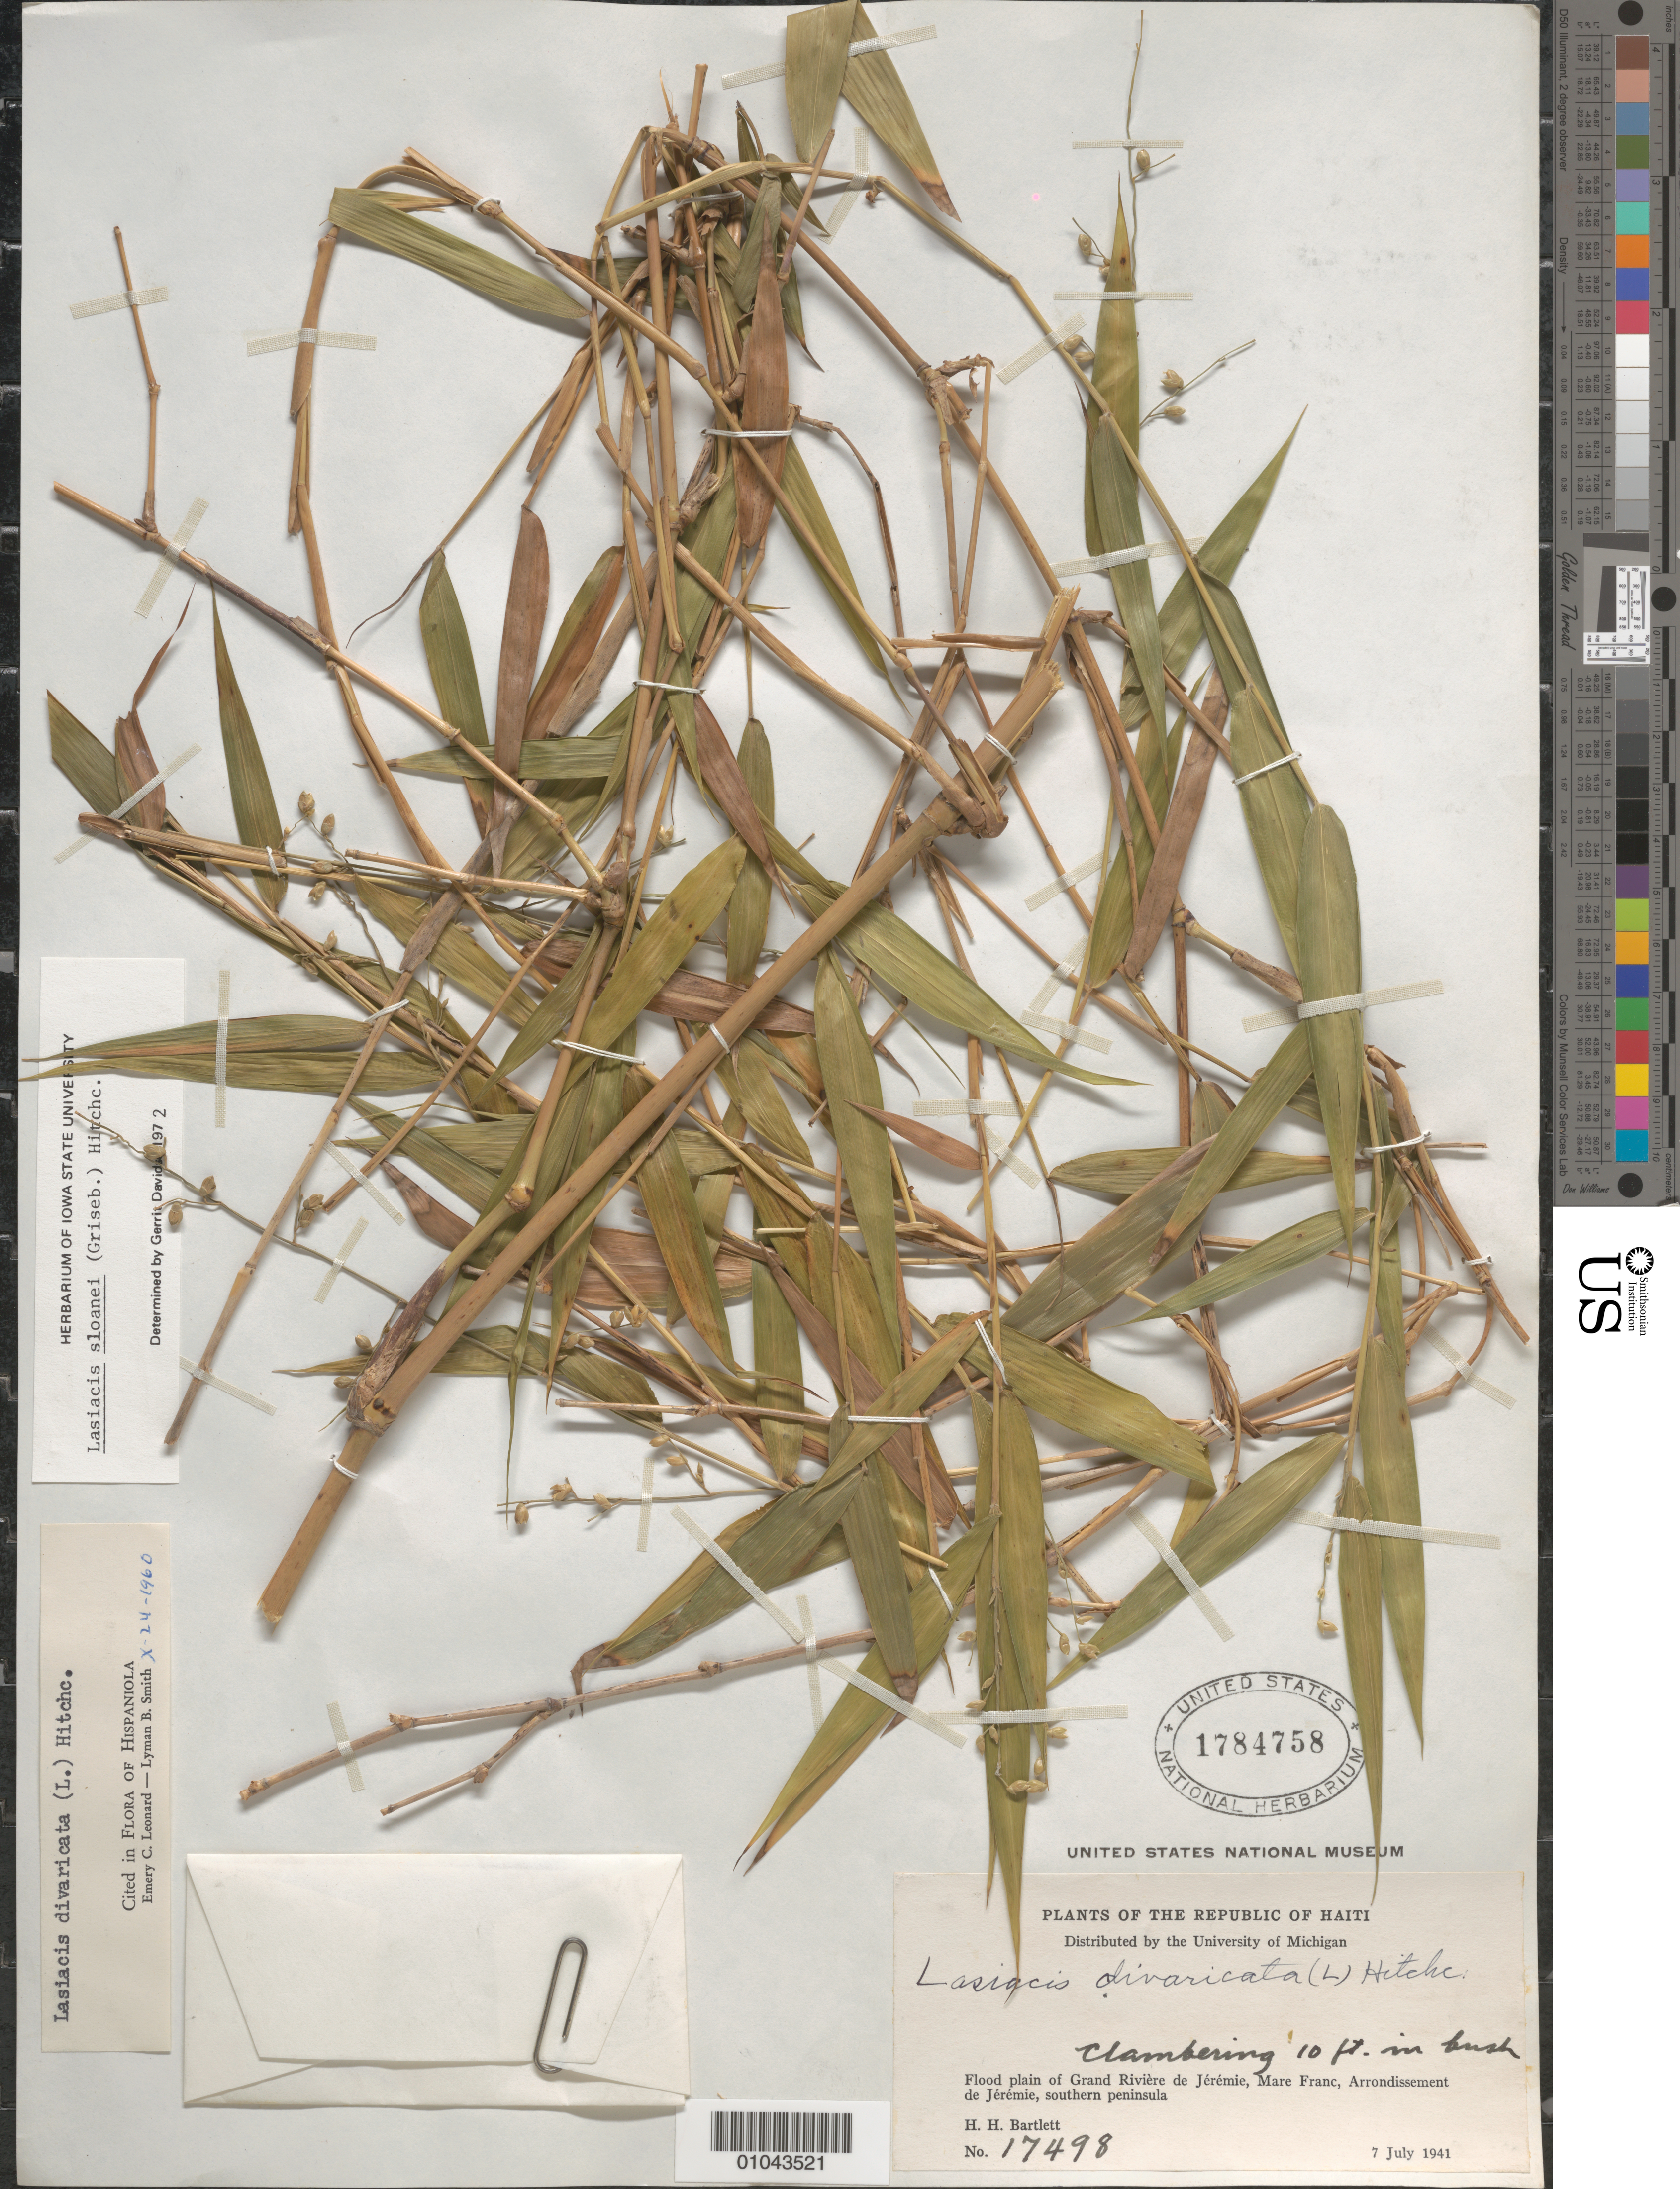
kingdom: Plantae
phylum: Tracheophyta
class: Liliopsida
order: Poales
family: Poaceae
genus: Lasiacis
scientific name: Lasiacis sloanei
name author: (Griseb.) Hitchc.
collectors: H. H. Bartlett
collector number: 17498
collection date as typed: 07 Jul 1941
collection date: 1941-07-07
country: Haiti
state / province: Grand'Anse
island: Hispaniola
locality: Flood Plain of Grand Riviere de Jeremie, Mare Franc, Arrondissement de Jeremie, southern Peninsula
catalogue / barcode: US 1784758